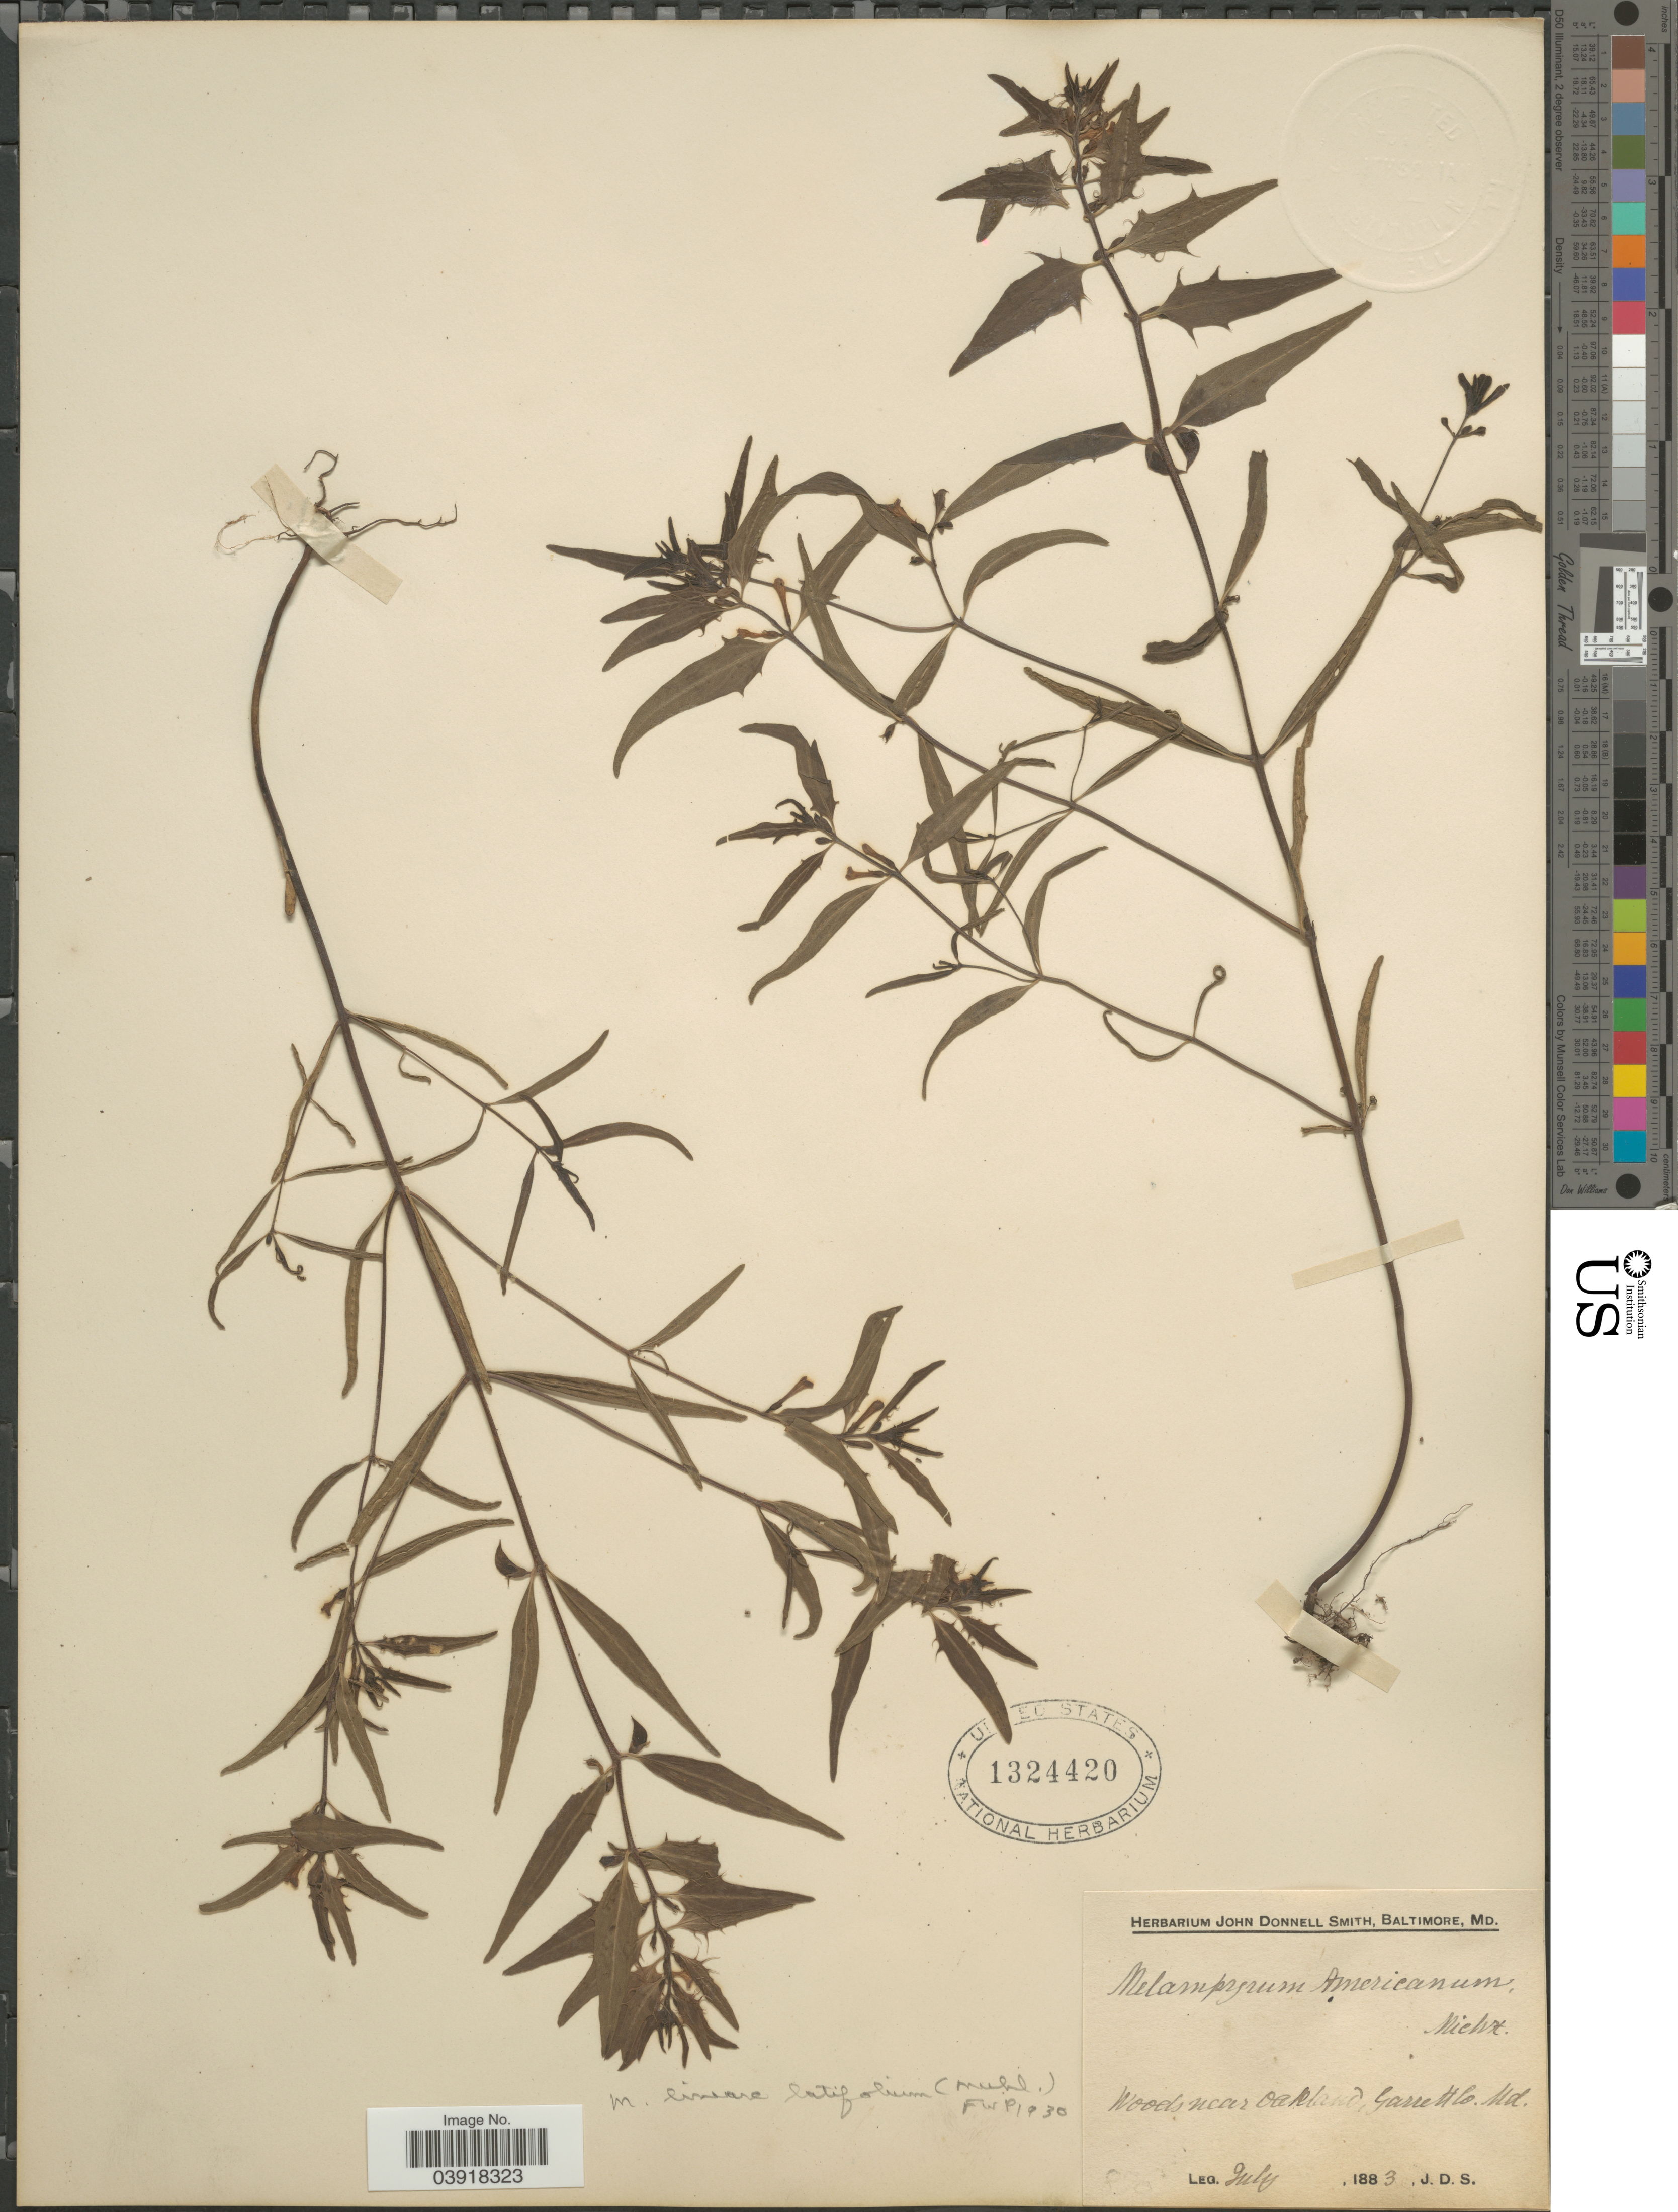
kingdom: Plantae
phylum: Tracheophyta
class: Magnoliopsida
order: Lamiales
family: Orobanchaceae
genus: Melampyrum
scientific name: Melampyrum lineare var. latifolium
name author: (Muhl.) P. Beauv.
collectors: J. Donnell Smith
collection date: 1883-07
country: United States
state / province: Maryland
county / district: Garrett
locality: Woods near Oakland, Garrett Co.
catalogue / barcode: US 1324420